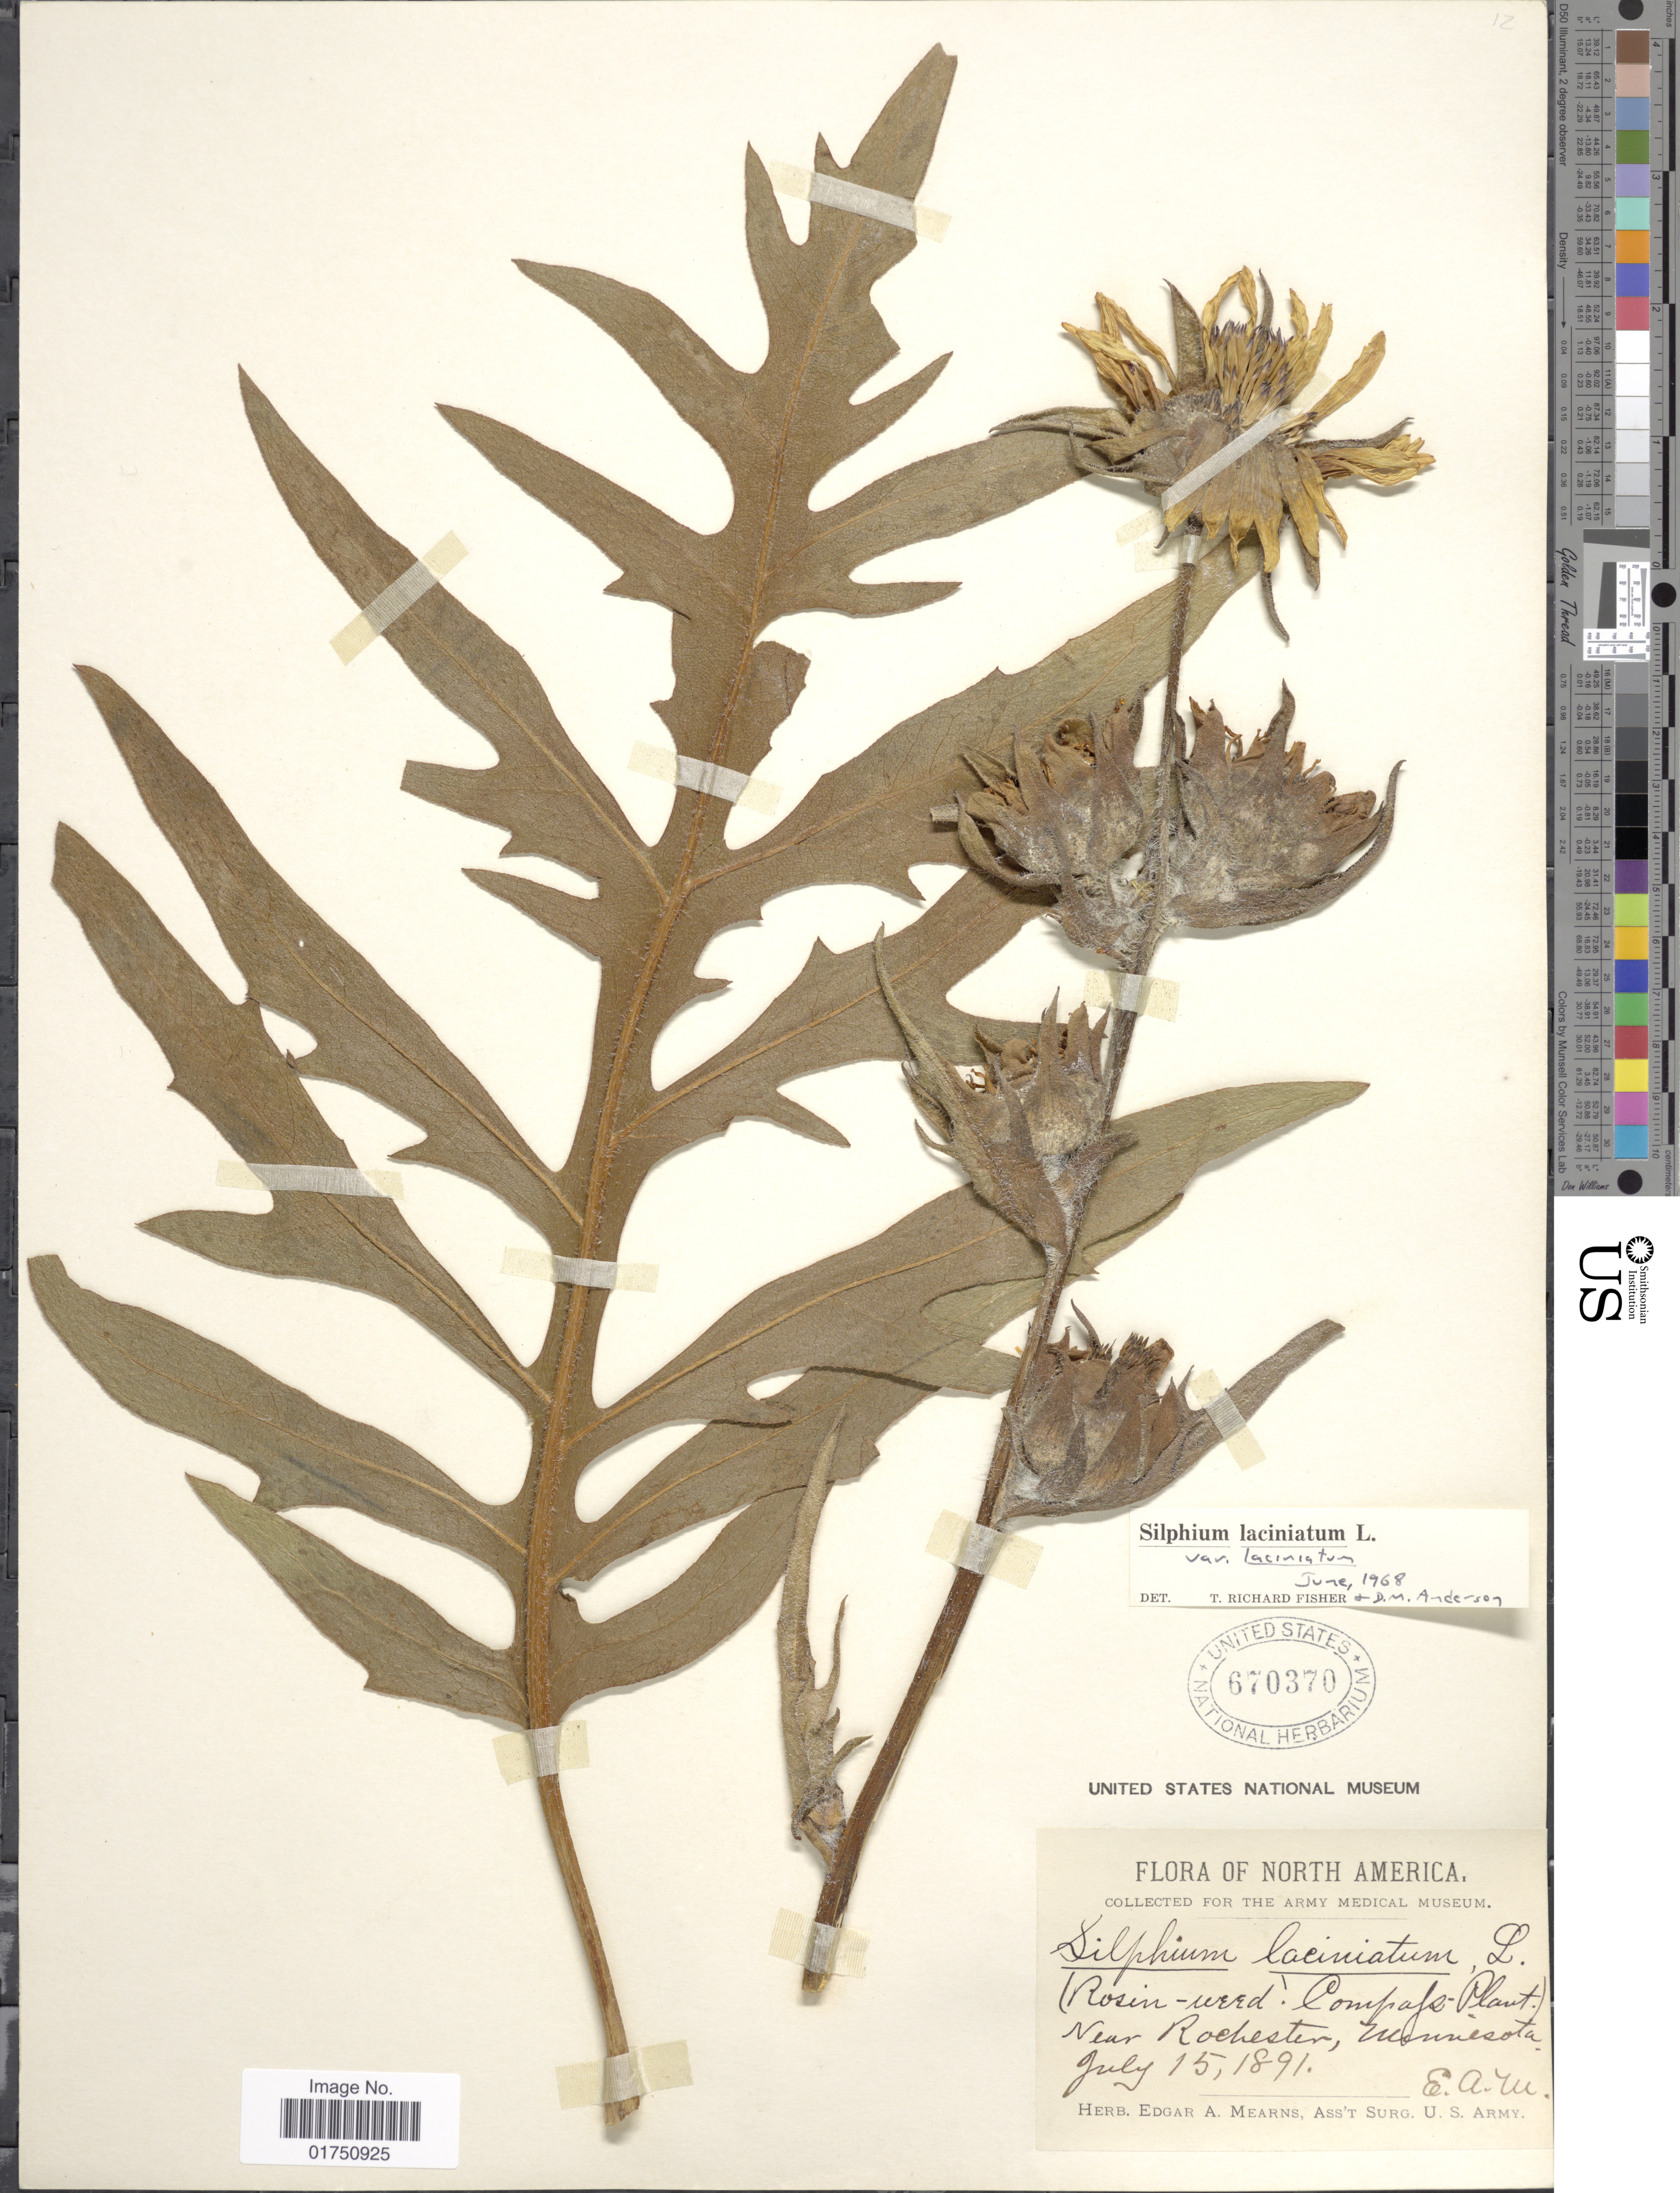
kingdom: Plantae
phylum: Tracheophyta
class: Magnoliopsida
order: Asterales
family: Asteraceae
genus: Silphium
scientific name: Silphium laciniatum var. laciniatum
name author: L.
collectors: E. A. Mearns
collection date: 1891-07-15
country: United States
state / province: Minnesota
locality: Near Rochester, Minnesota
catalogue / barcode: US 670370